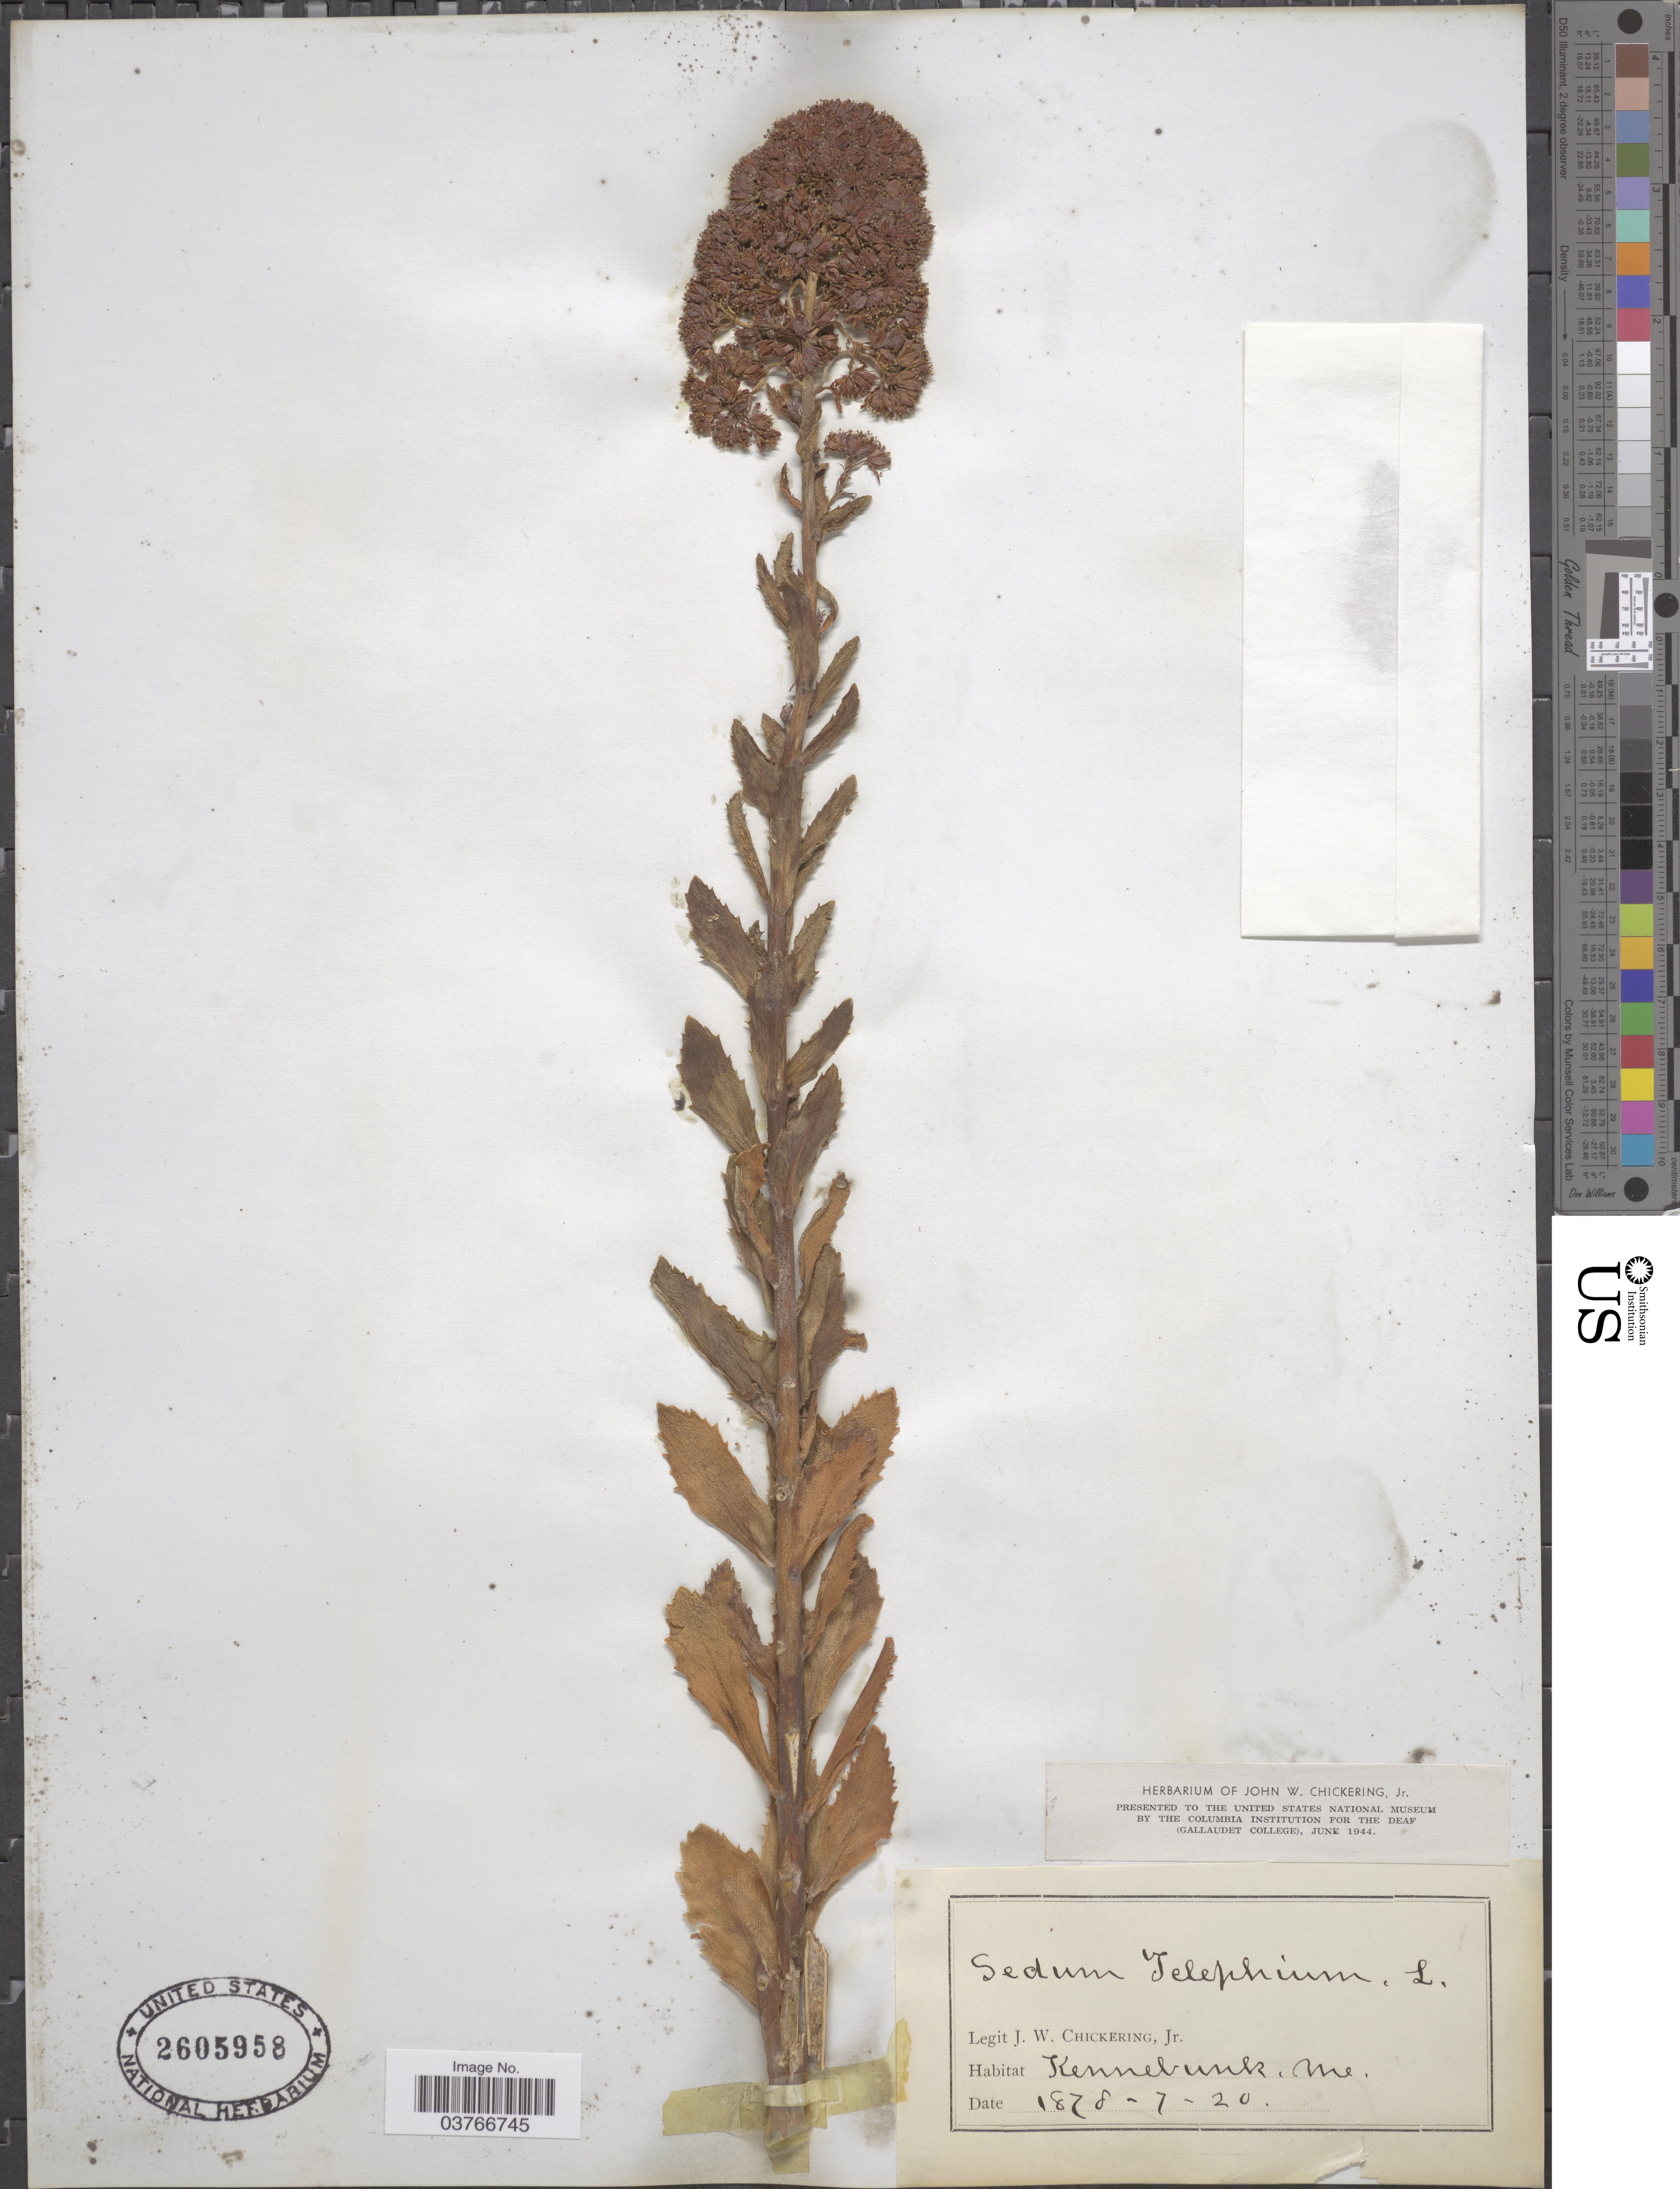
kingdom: Plantae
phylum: Tracheophyta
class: Magnoliopsida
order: Saxifragales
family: Crassulaceae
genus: Hylotelephium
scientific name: Hylotelephium telephium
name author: (L.) H. Ohba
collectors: J. Chickering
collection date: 1878-07-20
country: United States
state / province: Maine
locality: Kennebunk.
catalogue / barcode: US 2605958